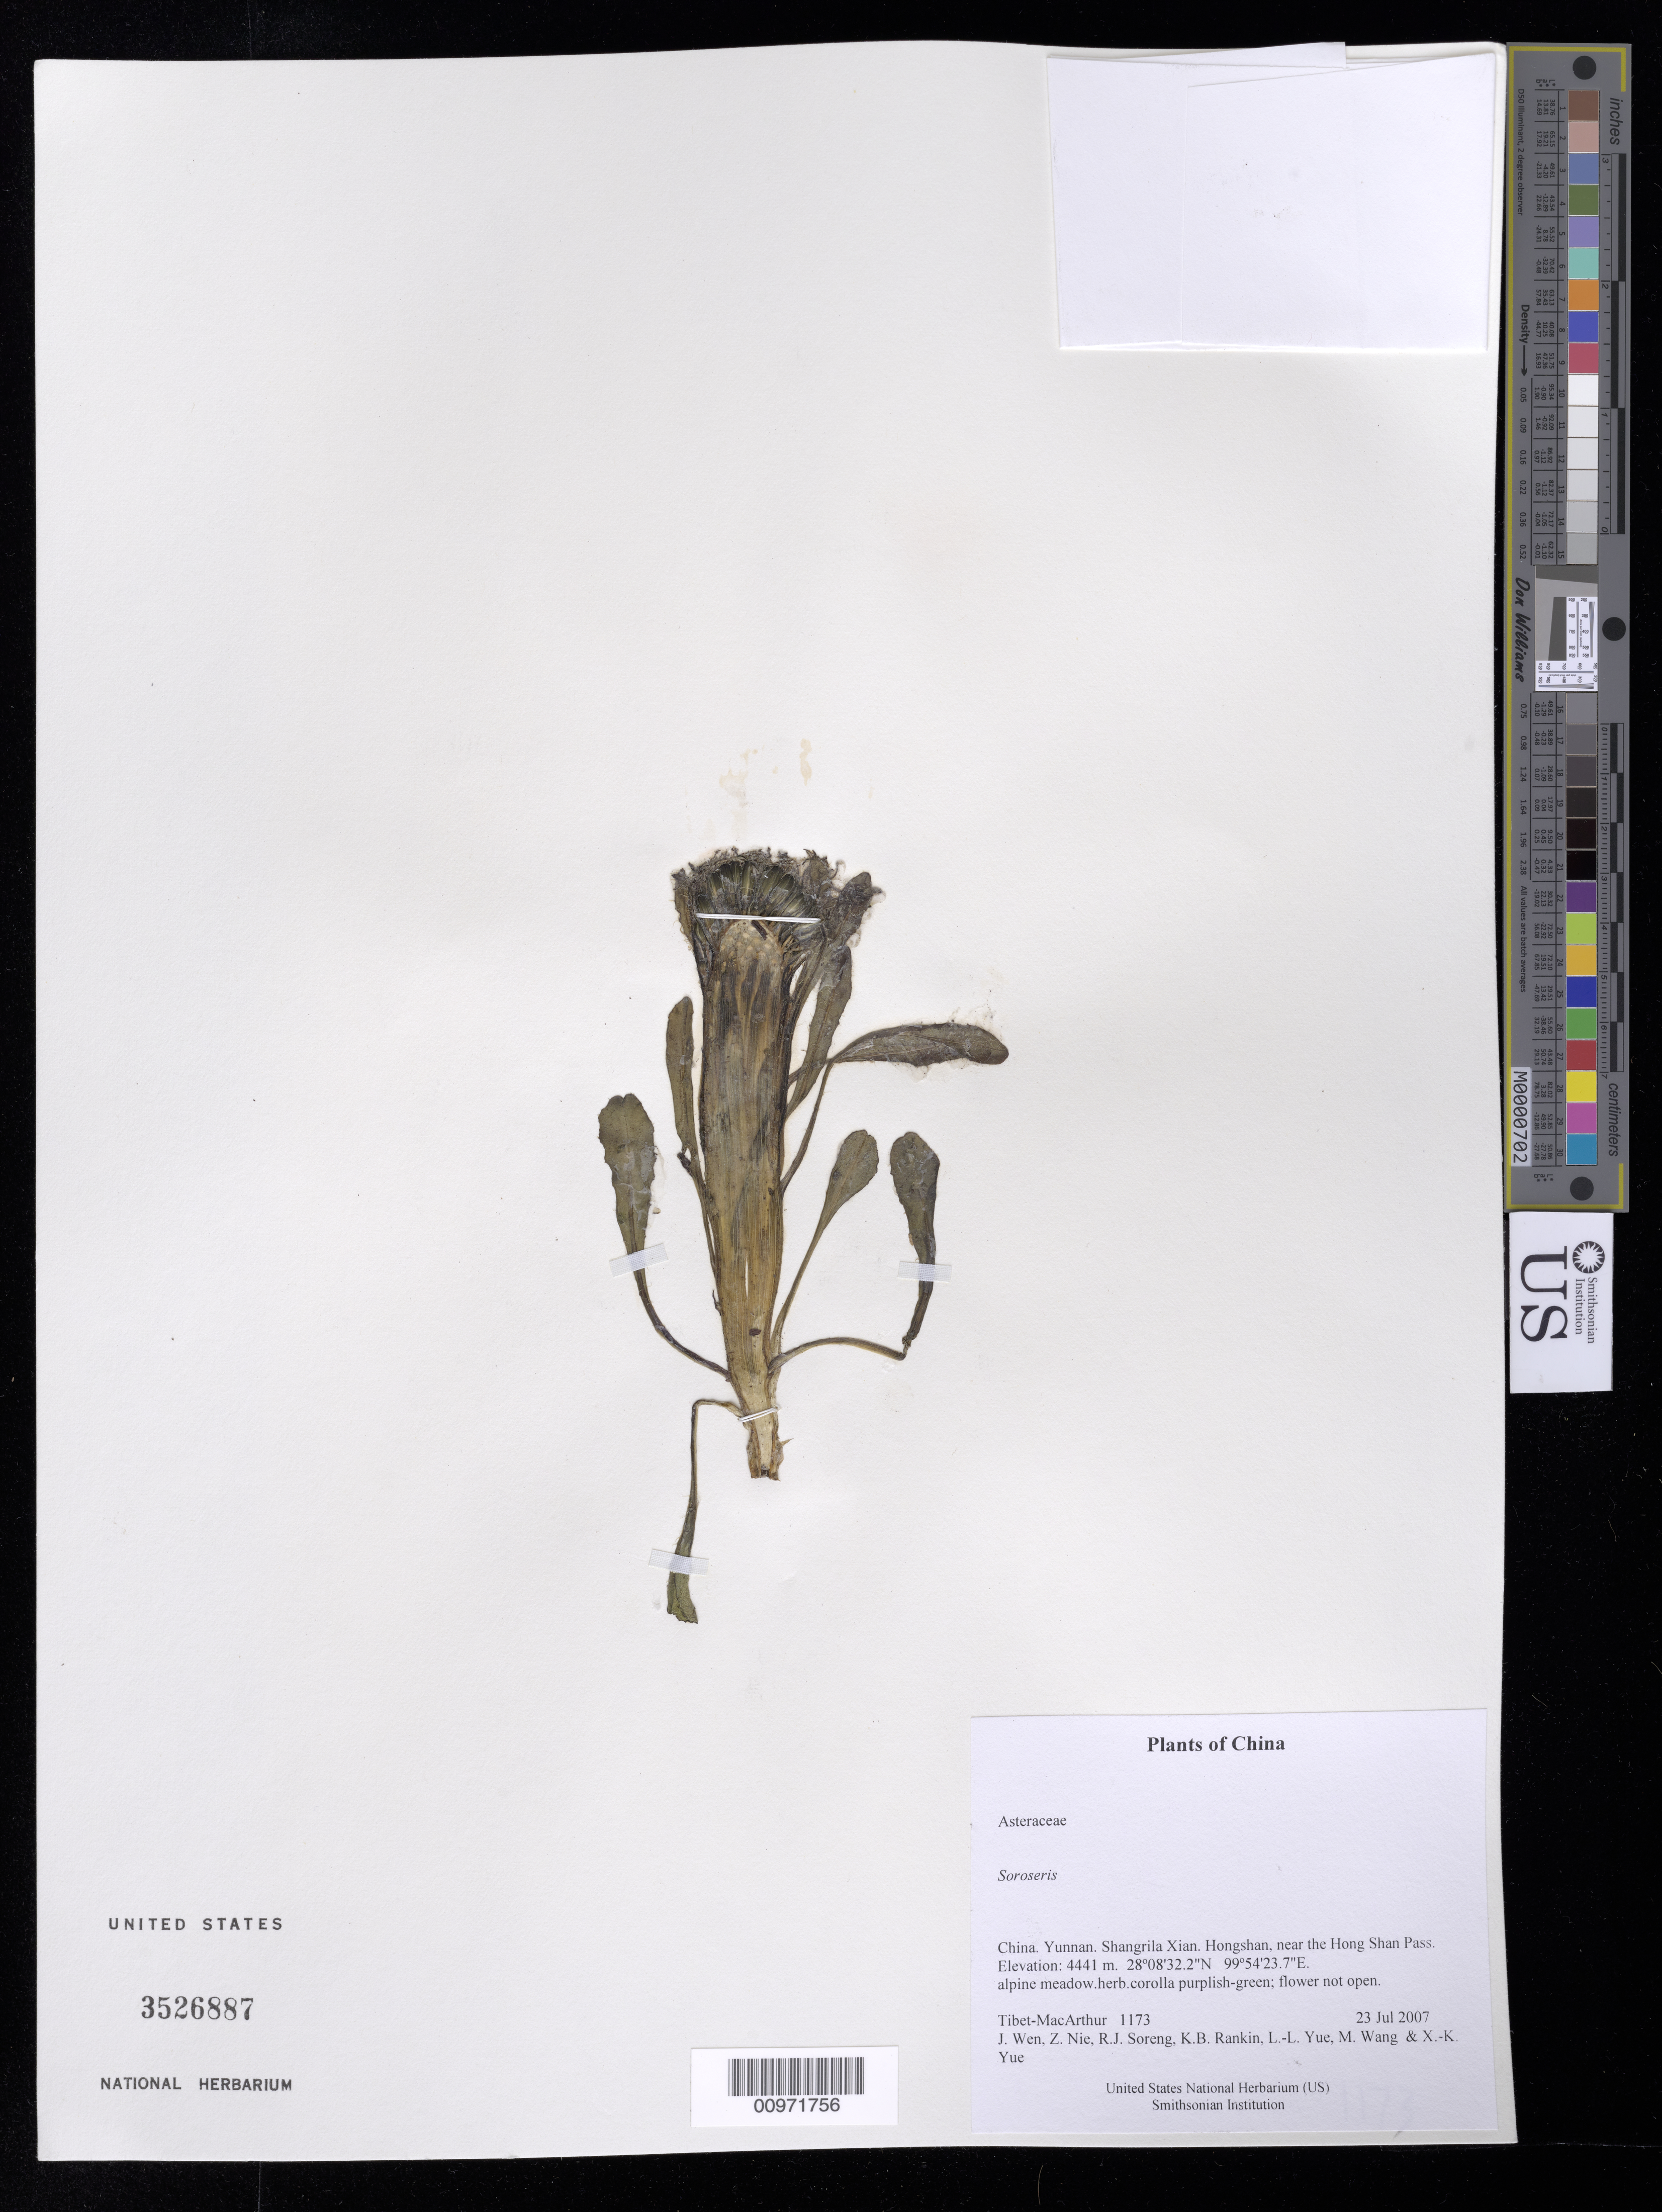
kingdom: Plantae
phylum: Tracheophyta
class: Magnoliopsida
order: Asterales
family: Asteraceae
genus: Soroseris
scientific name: Soroseris sp.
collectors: Tibet-MacArthur, J. Wen, Z. Nie, R. J. Soreng, K. Rankin, L. Yue, M. Wang & X. Yue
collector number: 1173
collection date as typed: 23 Jul 2007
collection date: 2007-07-23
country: China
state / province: Yunnan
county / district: Shangrila Xian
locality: Hongshan, near the Hong Shan Pass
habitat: alpine meadow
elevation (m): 4441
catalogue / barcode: US 3526887